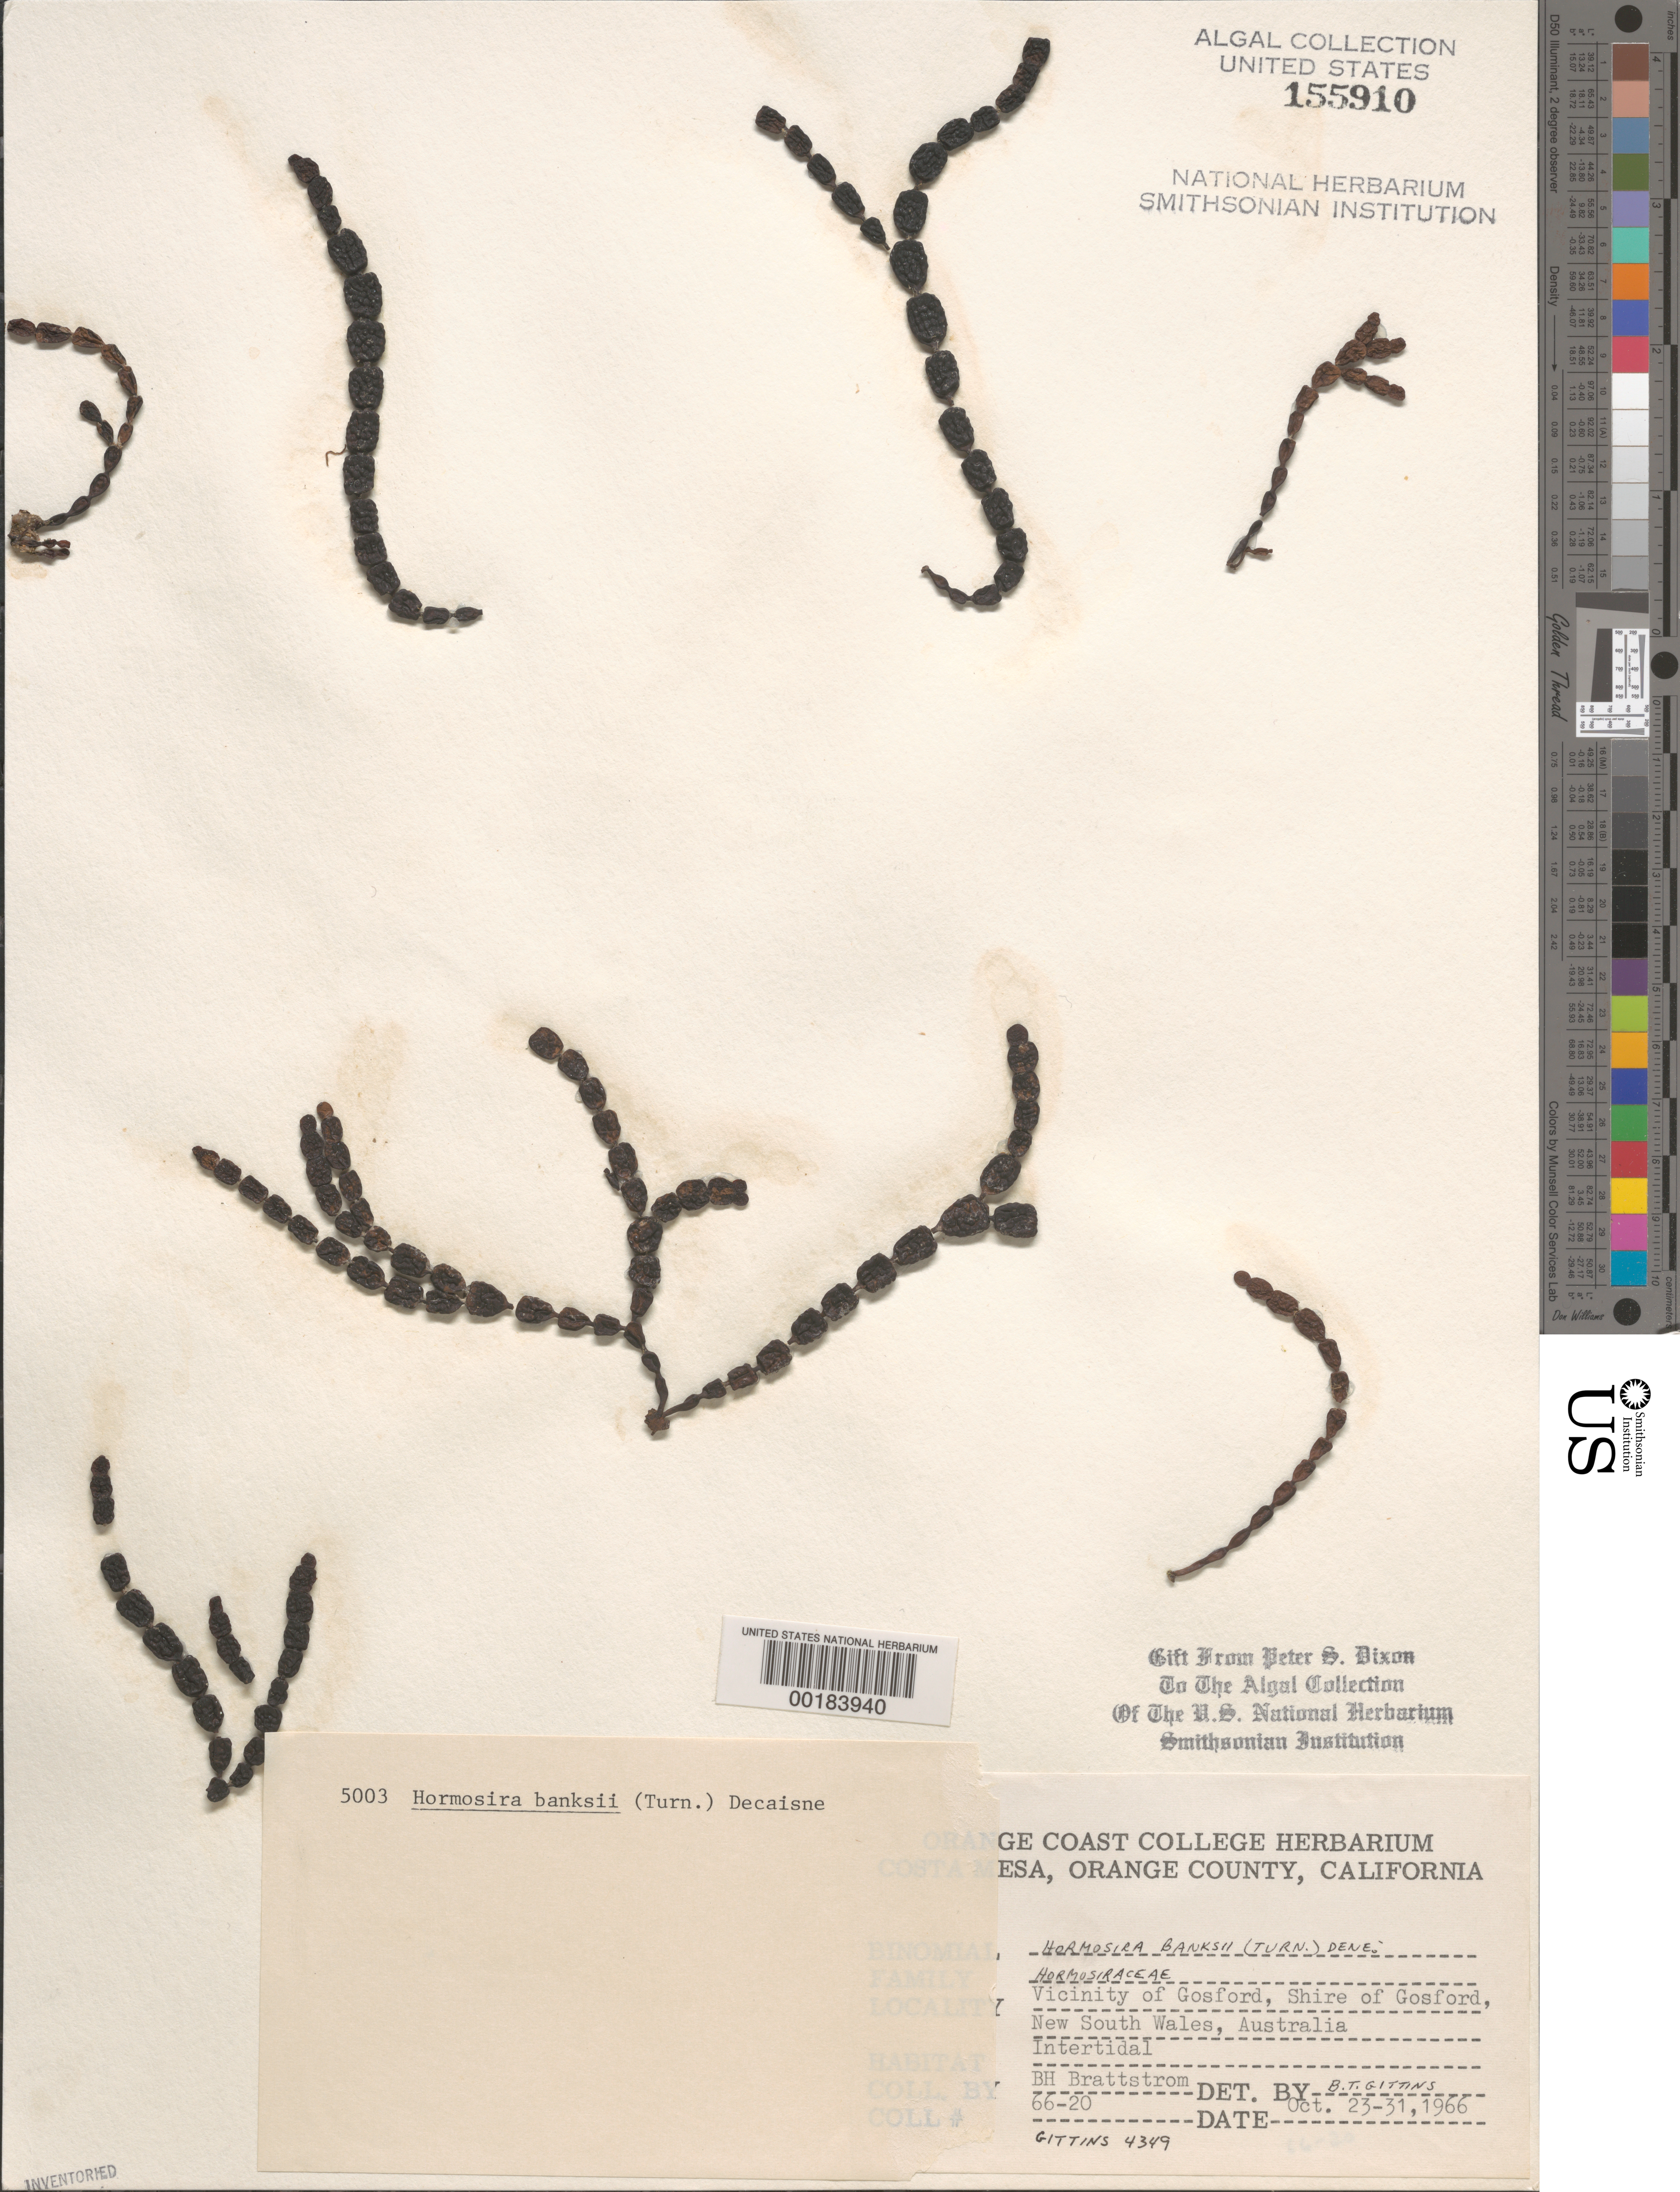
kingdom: Chromista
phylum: Ochrophyta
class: Phaeophyceae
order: Fucales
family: Hormosiraceae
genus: Hormosira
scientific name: Hormosira banksii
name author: (Turner) Decne.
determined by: Gittins, B. T.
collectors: B. Brattstrom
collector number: Brattstrom 66-20 & BTG 4349 & PSD 5003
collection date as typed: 23 Oct 1966 TO 31 Oct 1966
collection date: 1966-10-23/1966-10-31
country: Australia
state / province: New South Wales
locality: Gosford area, shire of gosford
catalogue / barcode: US 155910